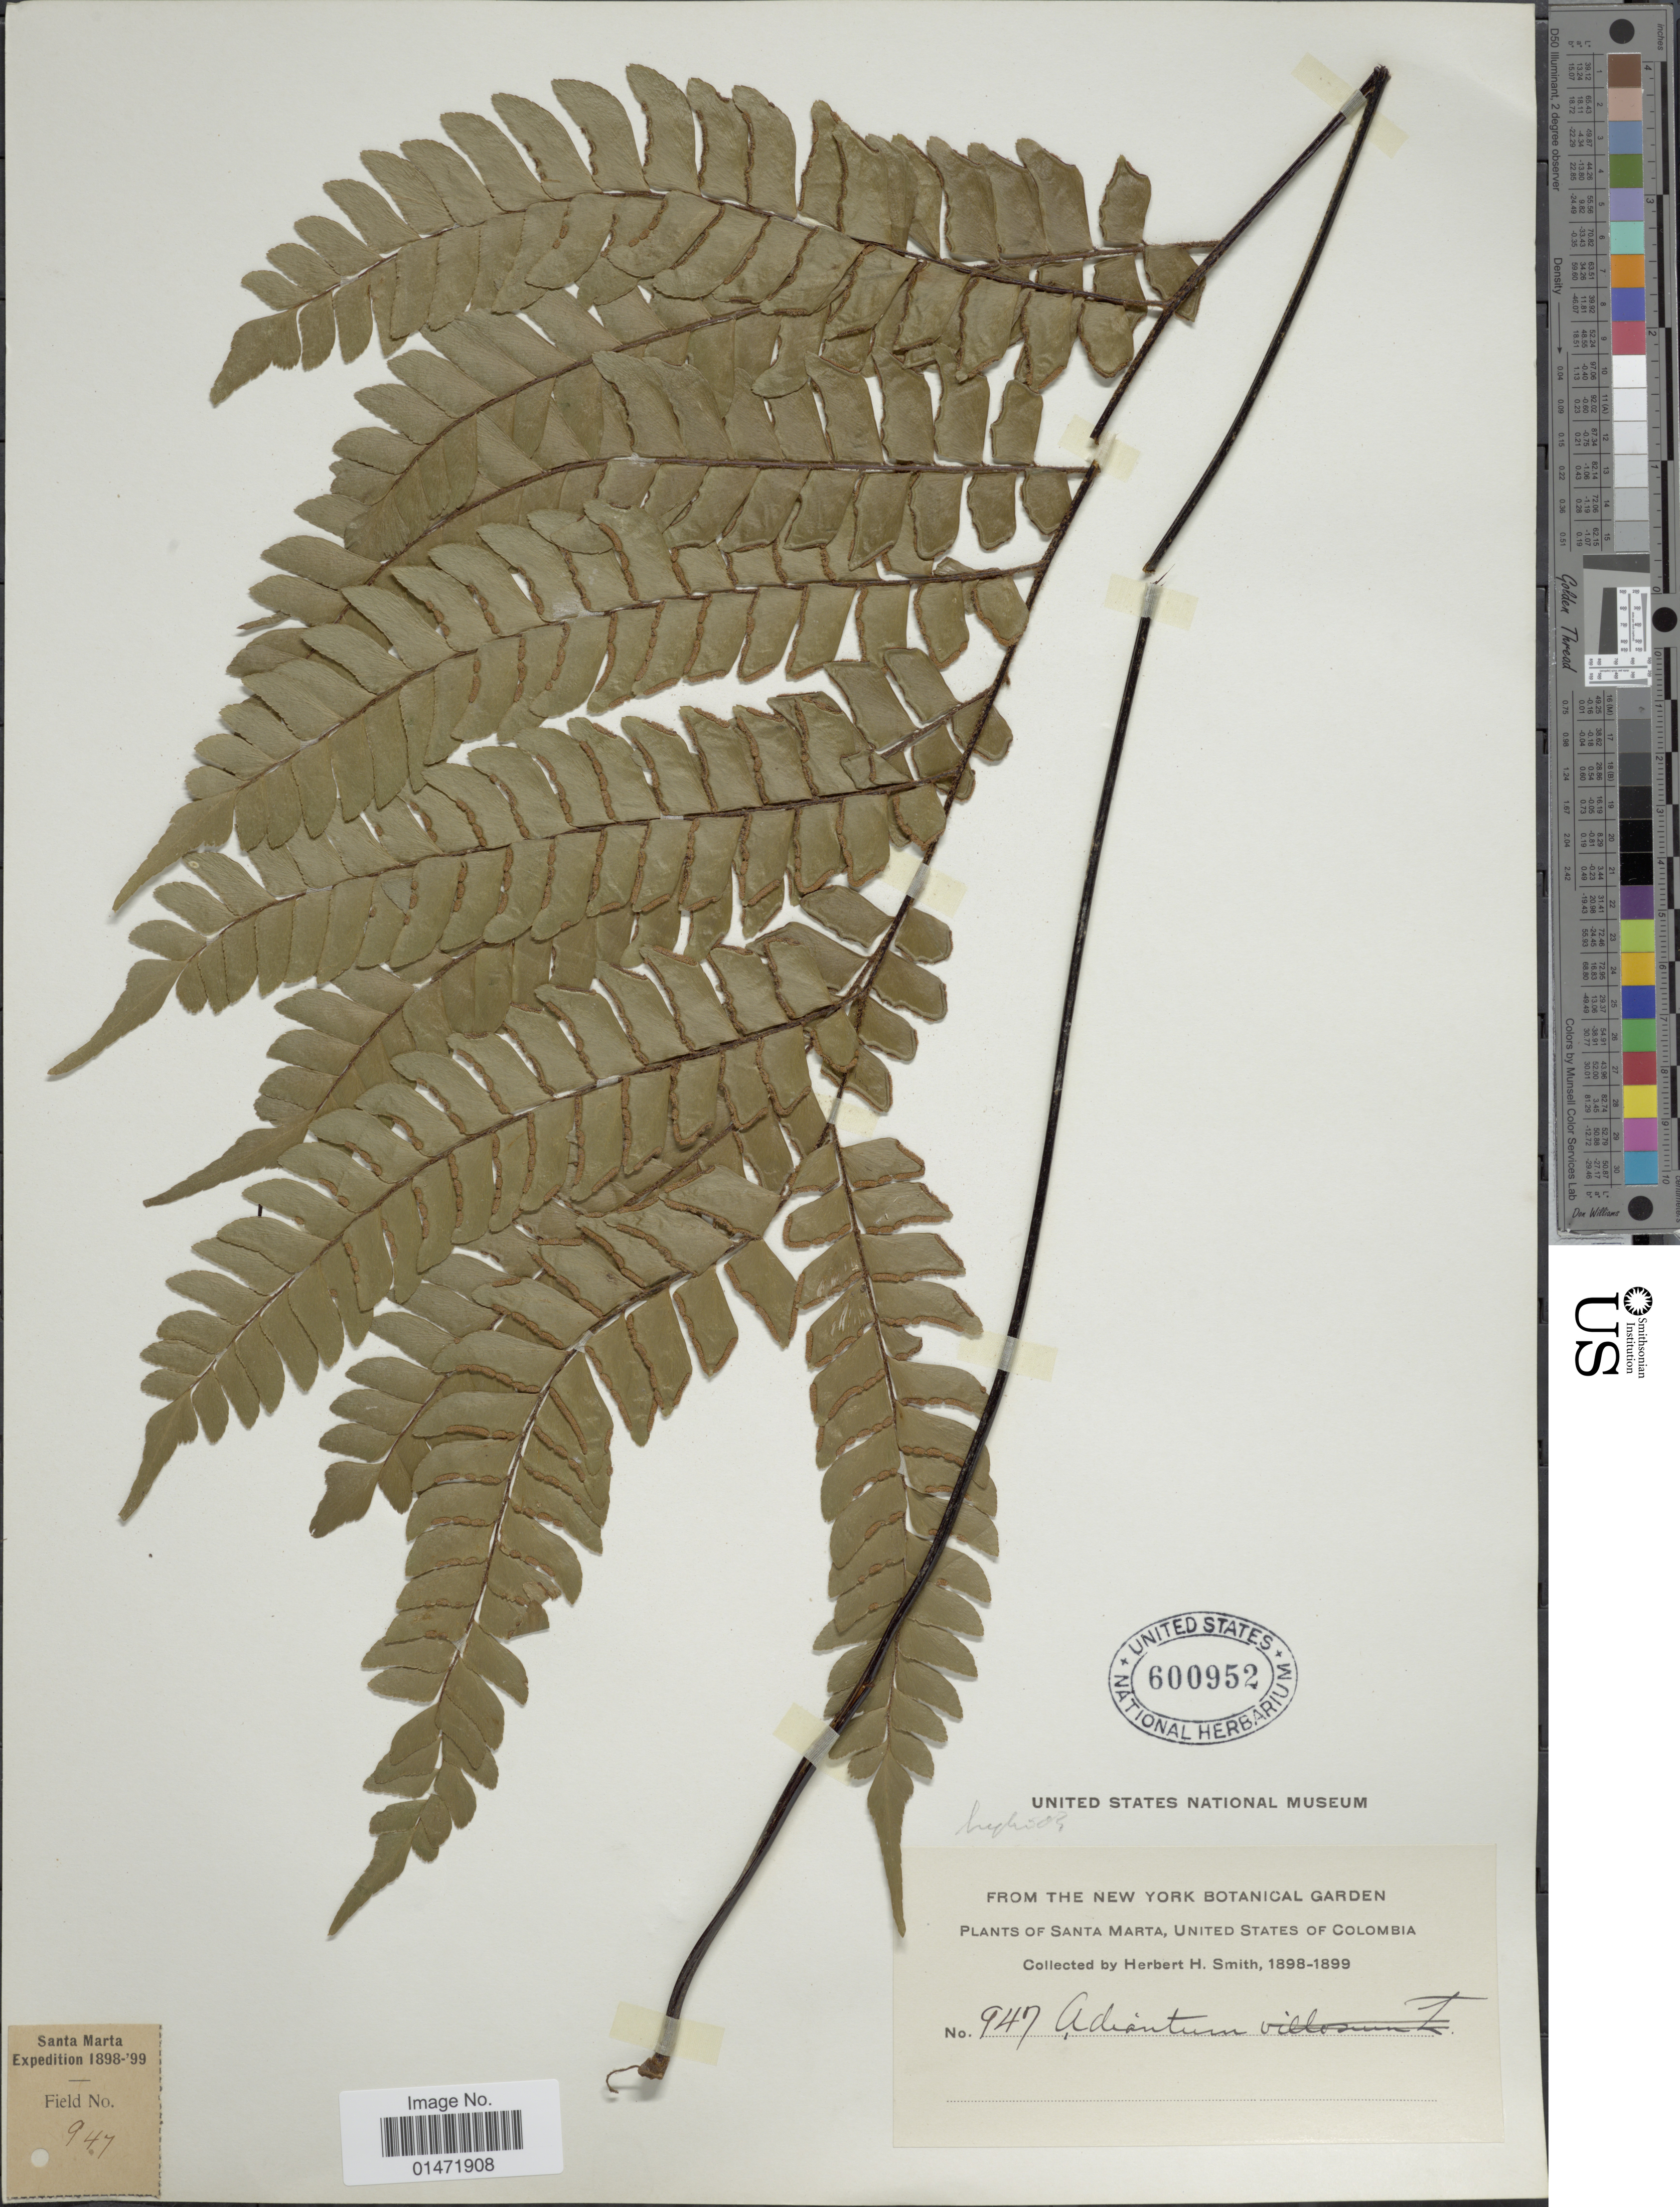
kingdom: Plantae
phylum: Tracheophyta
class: Polypodiopsida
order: Polypodiales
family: Pteridaceae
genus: Adiantum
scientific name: Adiantum villosum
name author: L.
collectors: Herbert H. Smith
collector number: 947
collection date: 1898/1899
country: Colombia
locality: Santa Marta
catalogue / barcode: US 600952